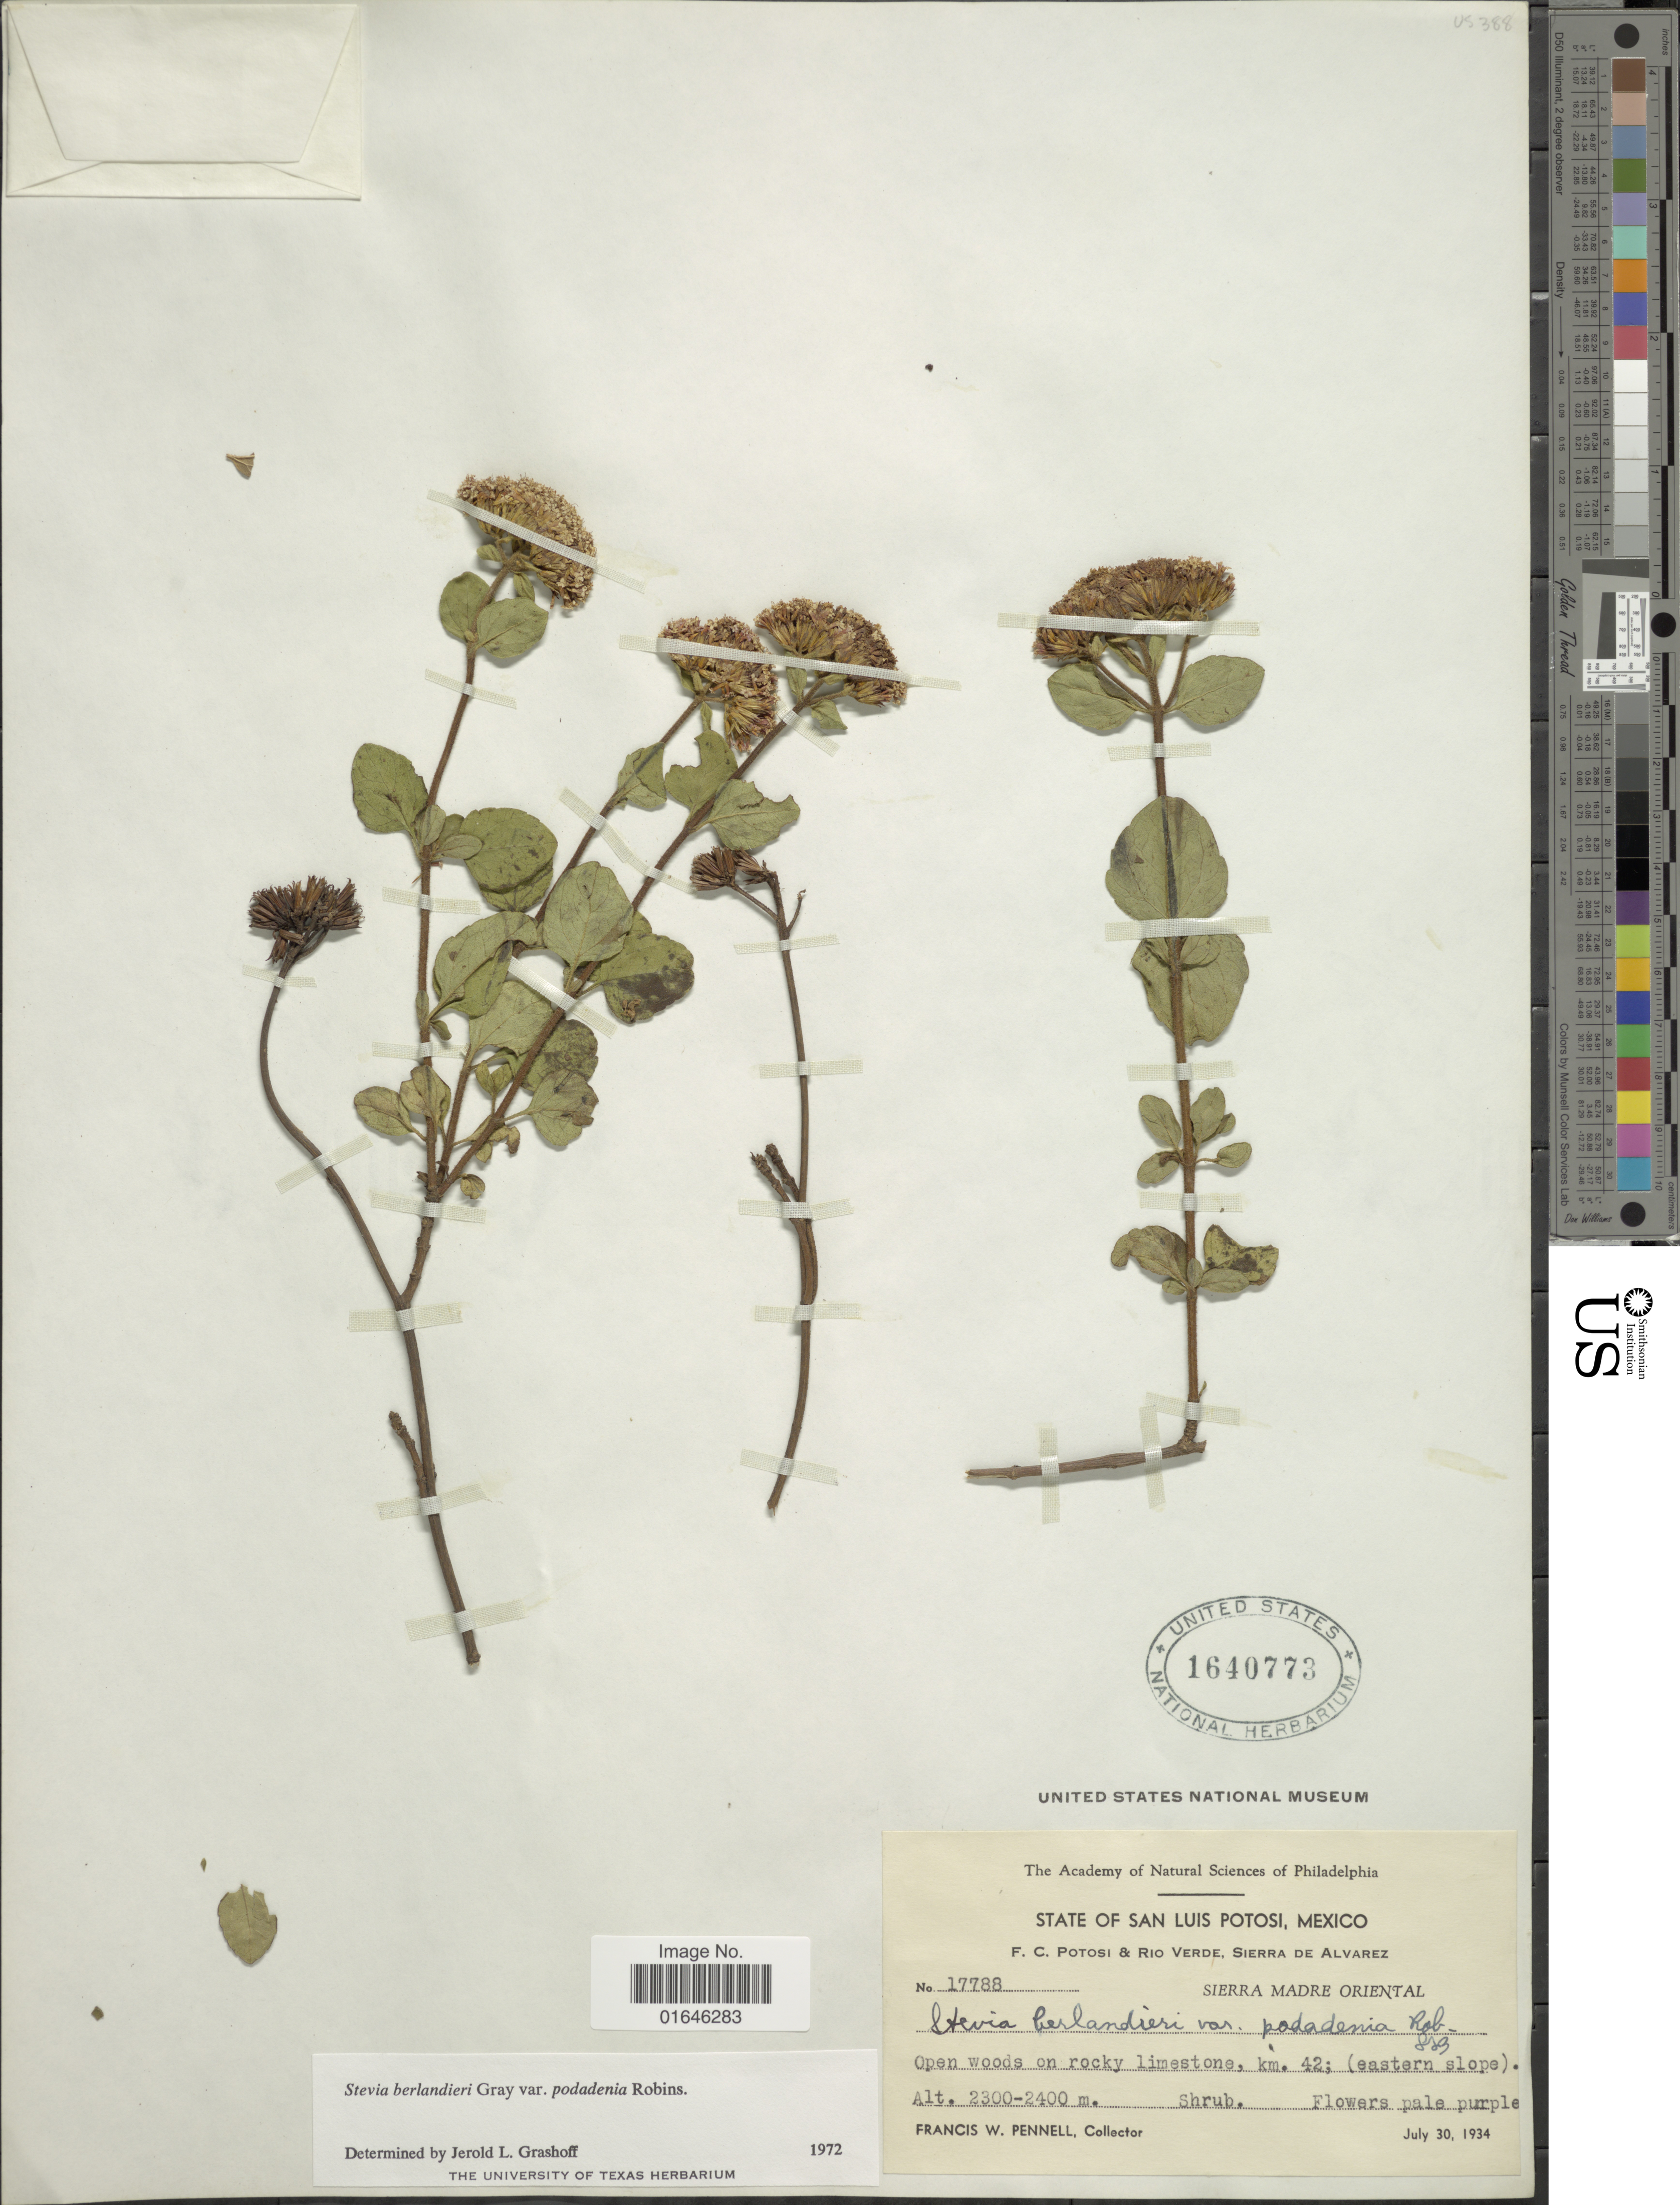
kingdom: Plantae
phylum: Tracheophyta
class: Magnoliopsida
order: Asterales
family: Asteraceae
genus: Stevia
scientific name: Stevia berlandieri var. podadenia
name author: B.L. Rob.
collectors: F. W. Pennell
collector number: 17788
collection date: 1934-07-30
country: Mexico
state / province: San Luis Potosí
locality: F.C. Potosi & Rio Verde, Sierra de Alvarez, Sierra Madre Oriental, open woods on rocky limestone, km. 42; (eastern slope)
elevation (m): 2300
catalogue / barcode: US 1640773